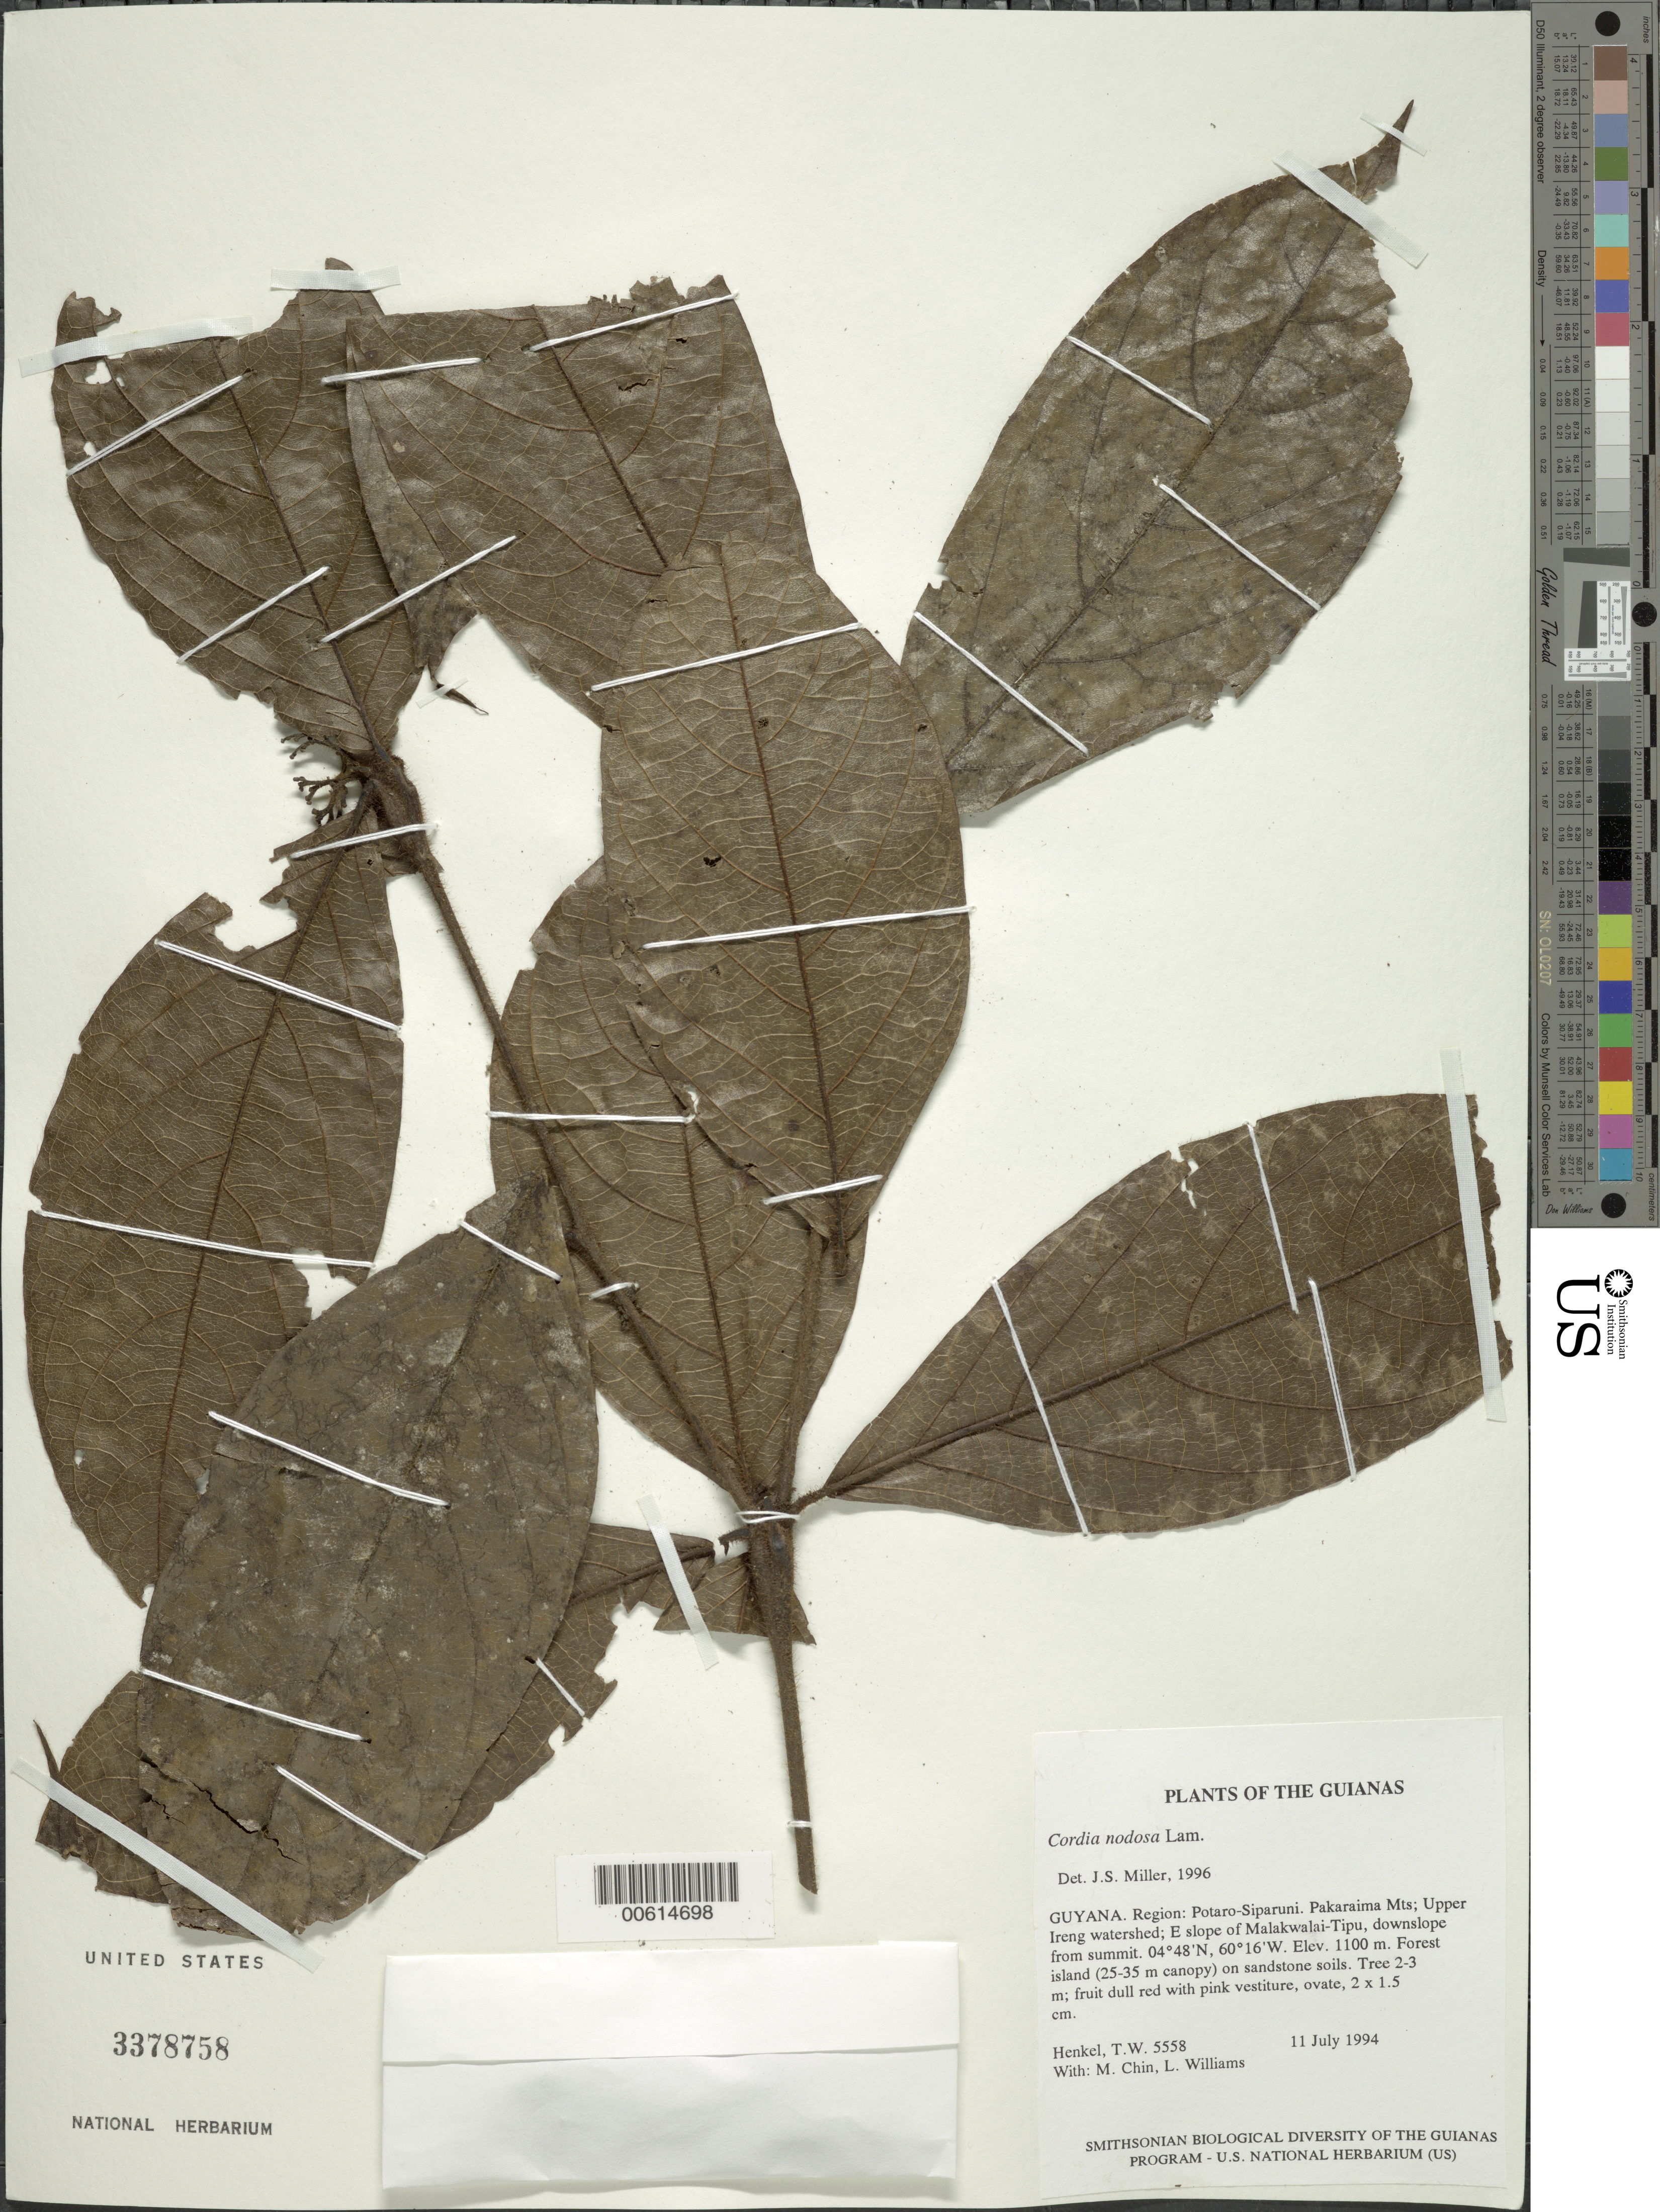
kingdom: Plantae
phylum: Tracheophyta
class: Magnoliopsida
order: Boraginales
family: Cordiaceae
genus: Cordia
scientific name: Cordia nodosa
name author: Lam.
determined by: Miller, James S., (MO), Missouri Botanical Garden (UNITED STATES)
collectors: T. Henkel, M. Chin & L. Williams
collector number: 5558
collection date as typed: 11 July 1994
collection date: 1994-07-11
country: Guyana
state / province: Potaro-Siparuni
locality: Pakaraima Mts; Upper Ireng watershed; E slope of Malakwalai-Tipu, downslope from summit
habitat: Forest island (25-35 m canopy) on sandstone soils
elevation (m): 1100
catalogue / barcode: US 3378758